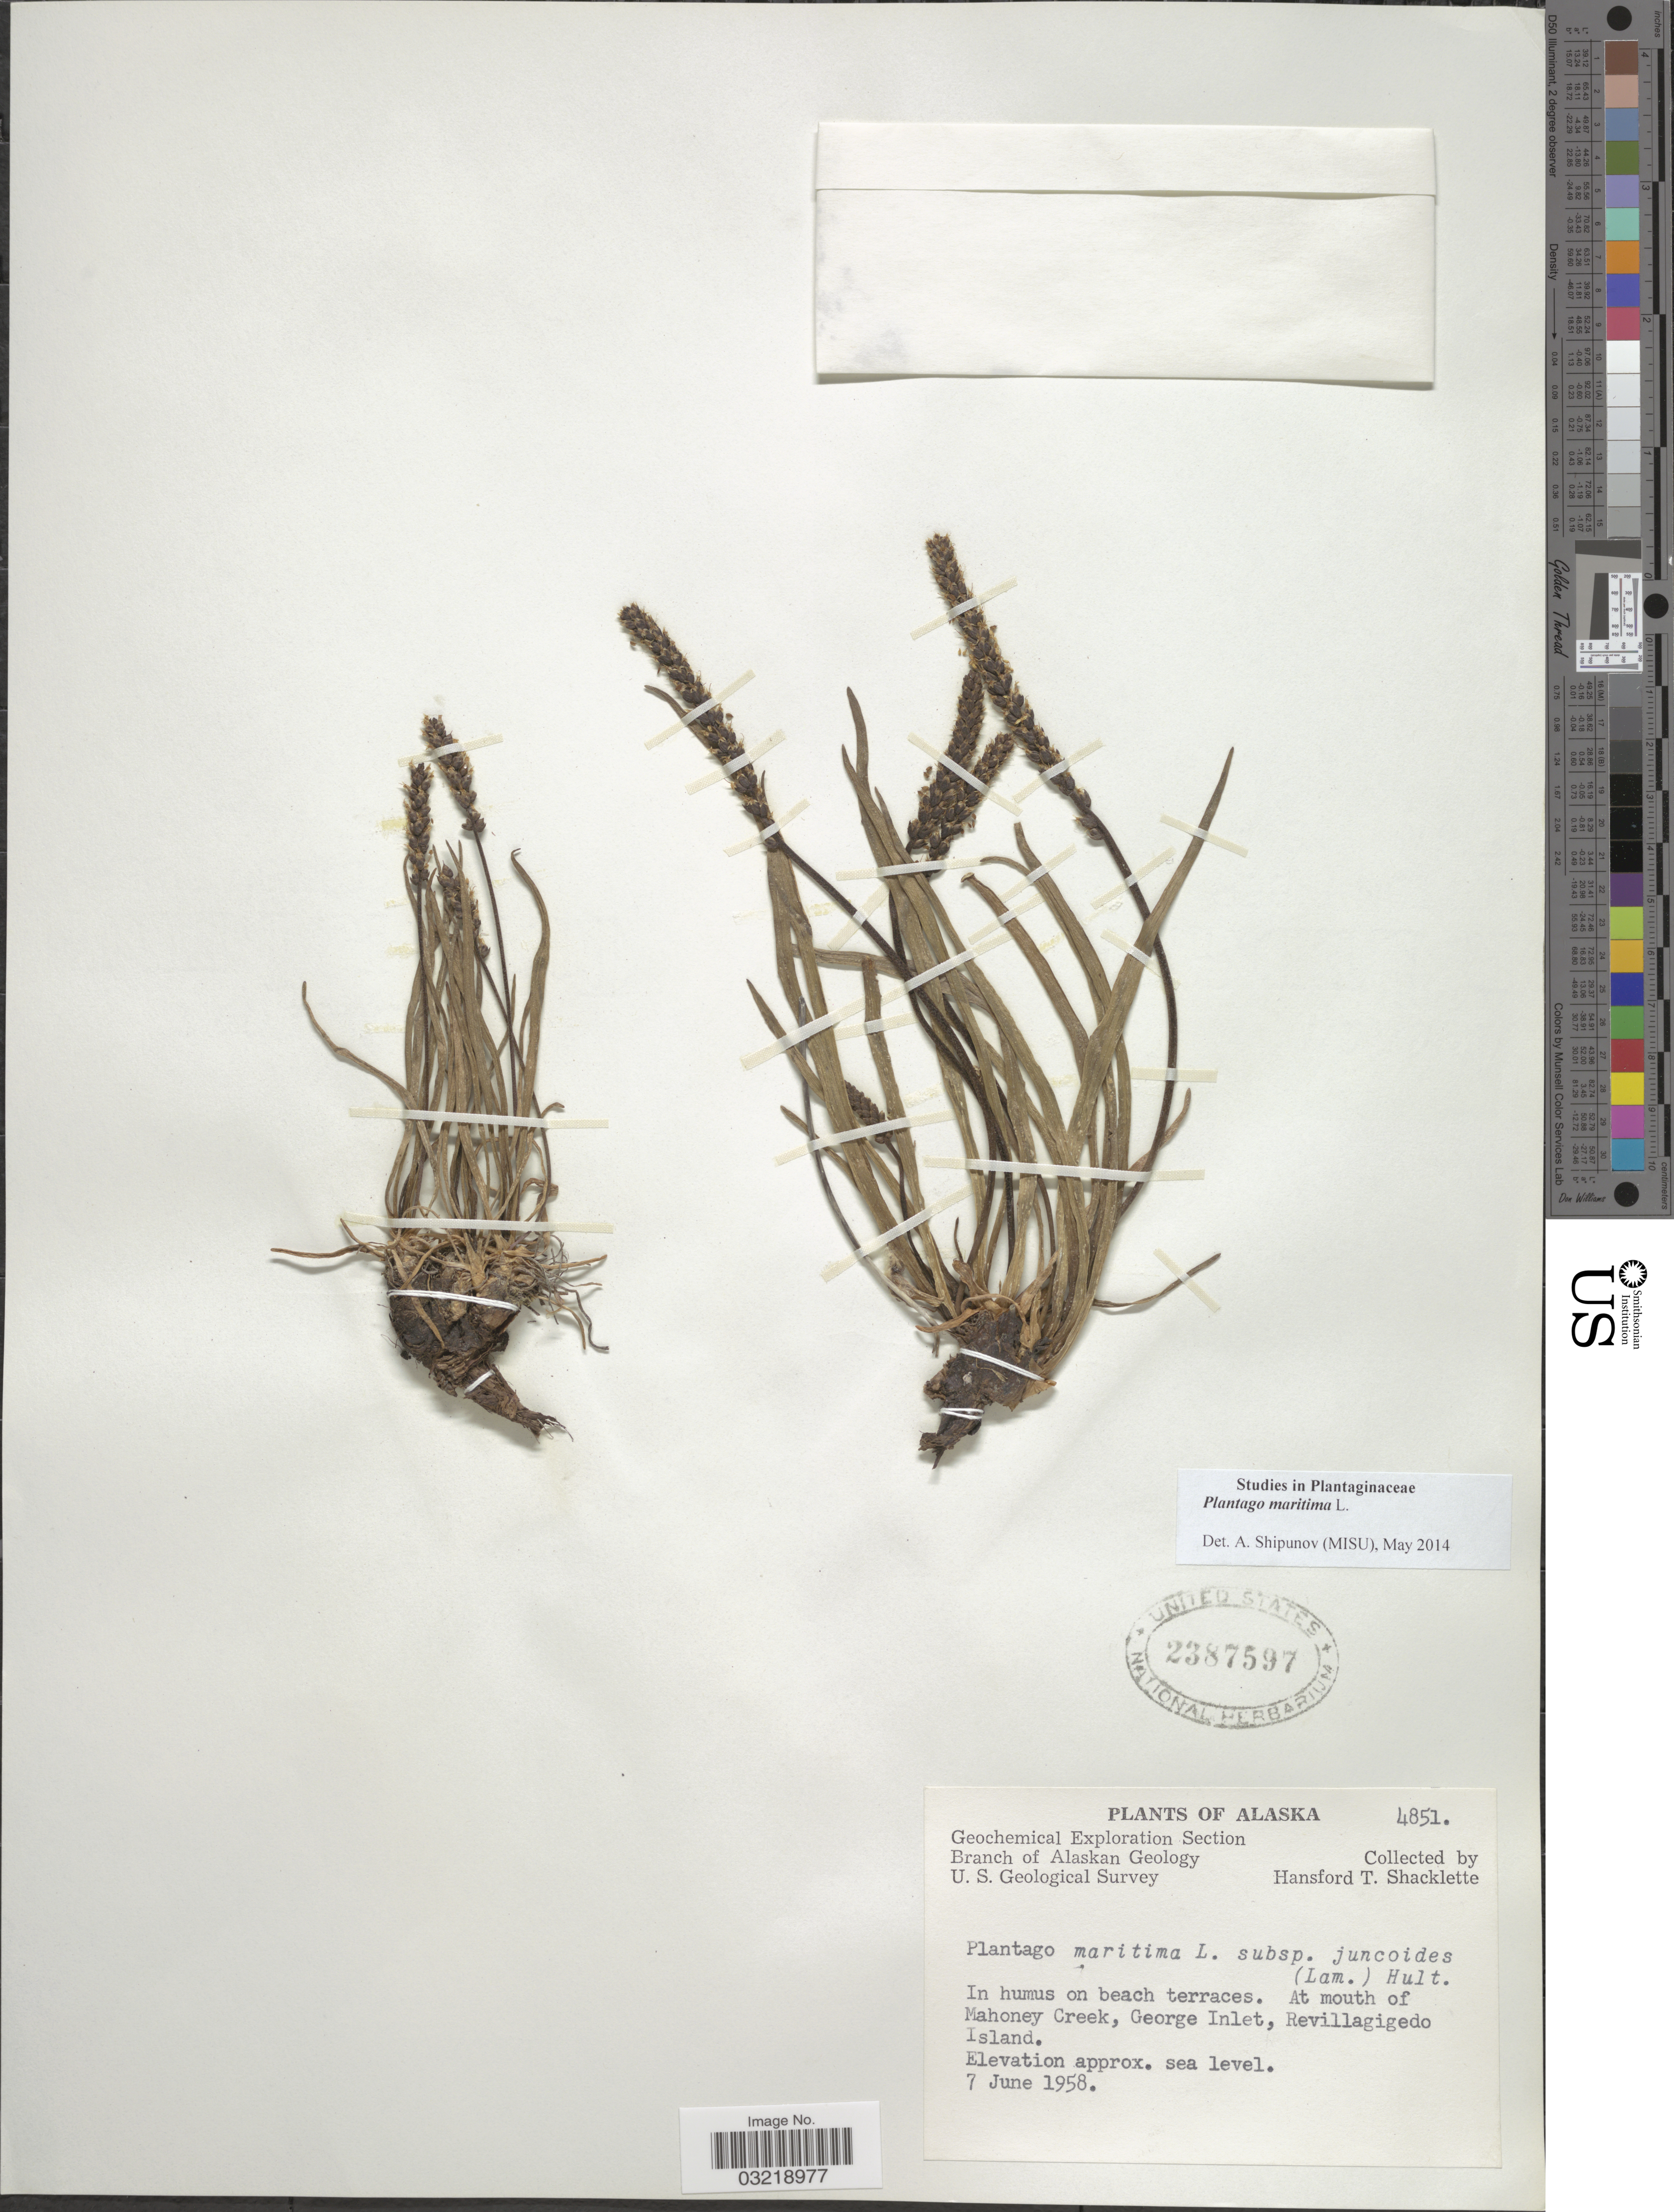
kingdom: Plantae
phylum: Tracheophyta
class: Magnoliopsida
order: Lamiales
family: Plantaginaceae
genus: Plantago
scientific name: Plantago maritima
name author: L.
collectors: H. Shacklette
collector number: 4851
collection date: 1958-06-07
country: United States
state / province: Alaska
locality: At mouth of Mahoney Creek, George Inlet, Revillagigedo Island.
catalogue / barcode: US 2387597